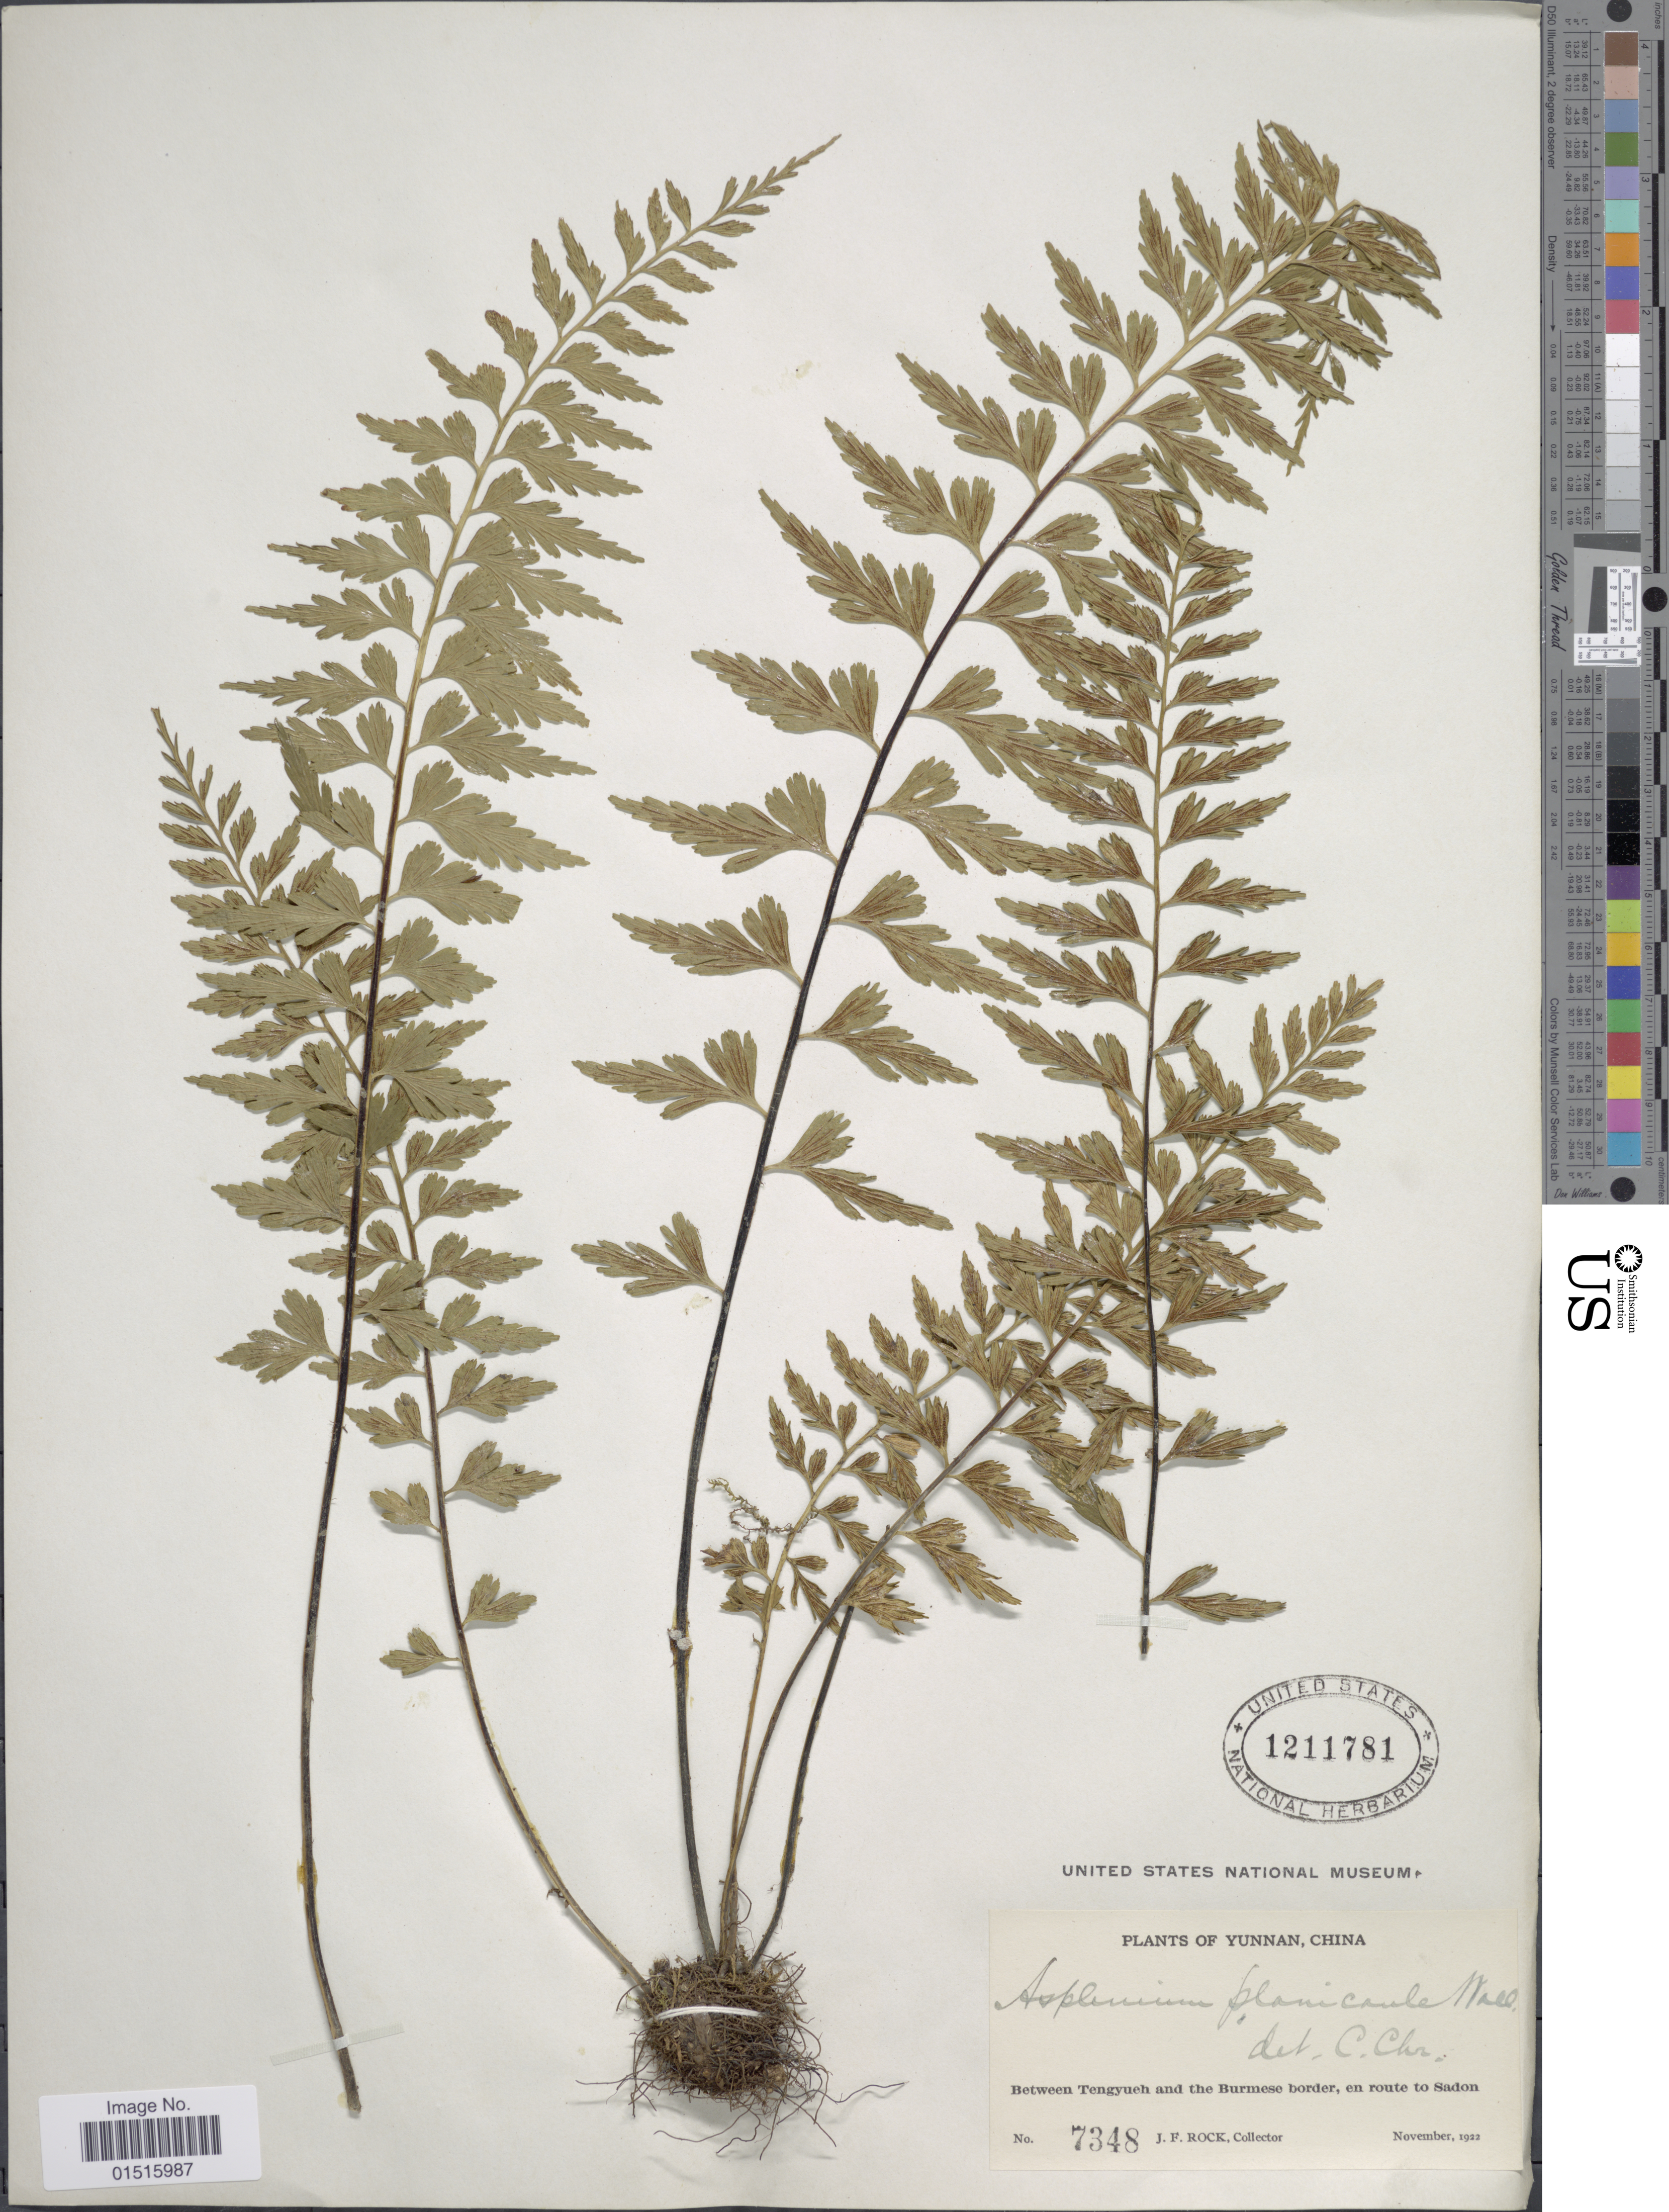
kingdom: Plantae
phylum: Tracheophyta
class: Polypodiopsida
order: Polypodiales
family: Aspleniaceae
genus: Asplenium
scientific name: Asplenium yoshinagae var. planicaule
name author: (Wall. ex Mett.) C.V. Morton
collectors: J. Rock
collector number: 7348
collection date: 1922-11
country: China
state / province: Yunnan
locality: Between Tengyueh and the Burmese border, en route to Sadon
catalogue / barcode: US 1211781